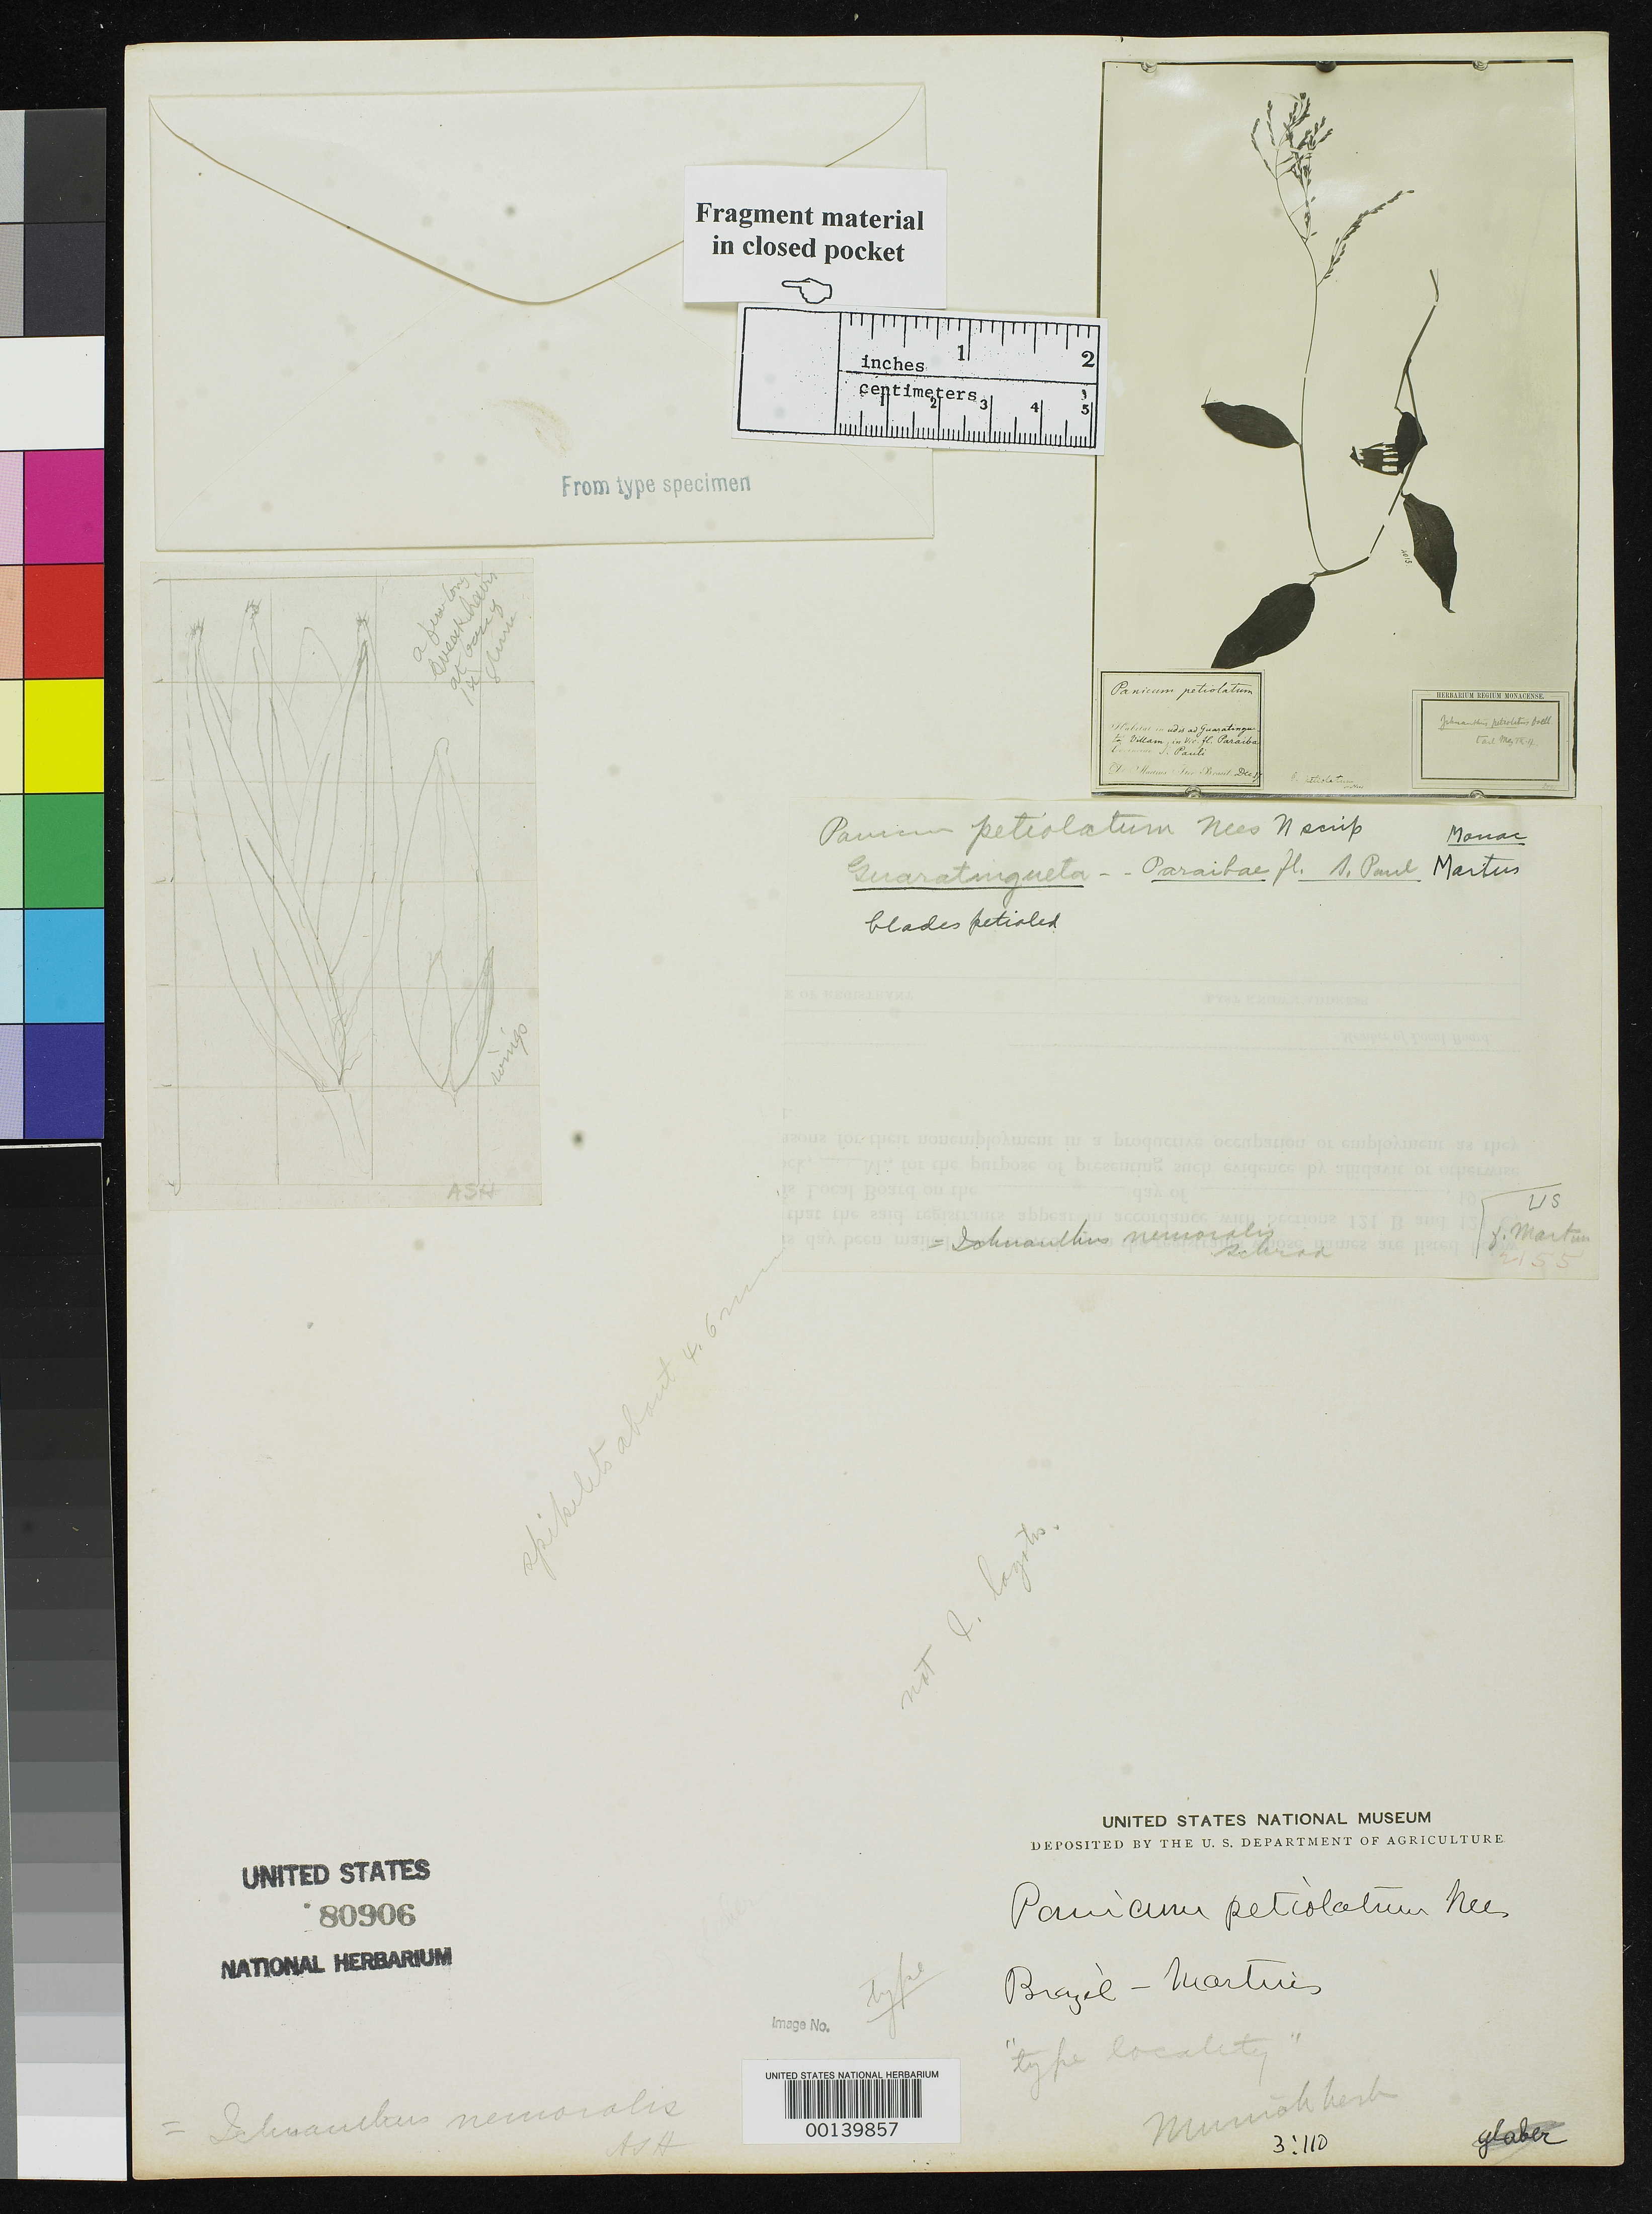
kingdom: Plantae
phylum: Tracheophyta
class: Liliopsida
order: Poales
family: Poaceae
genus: Panicum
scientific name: Panicum petiolatum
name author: Nees in Mart.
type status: Type Fragment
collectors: C. F. Martius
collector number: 4015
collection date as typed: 17 Dec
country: Brazil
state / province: São Paulo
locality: Guaratingueta to Villam, near Paraiba River.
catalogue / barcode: US 80906